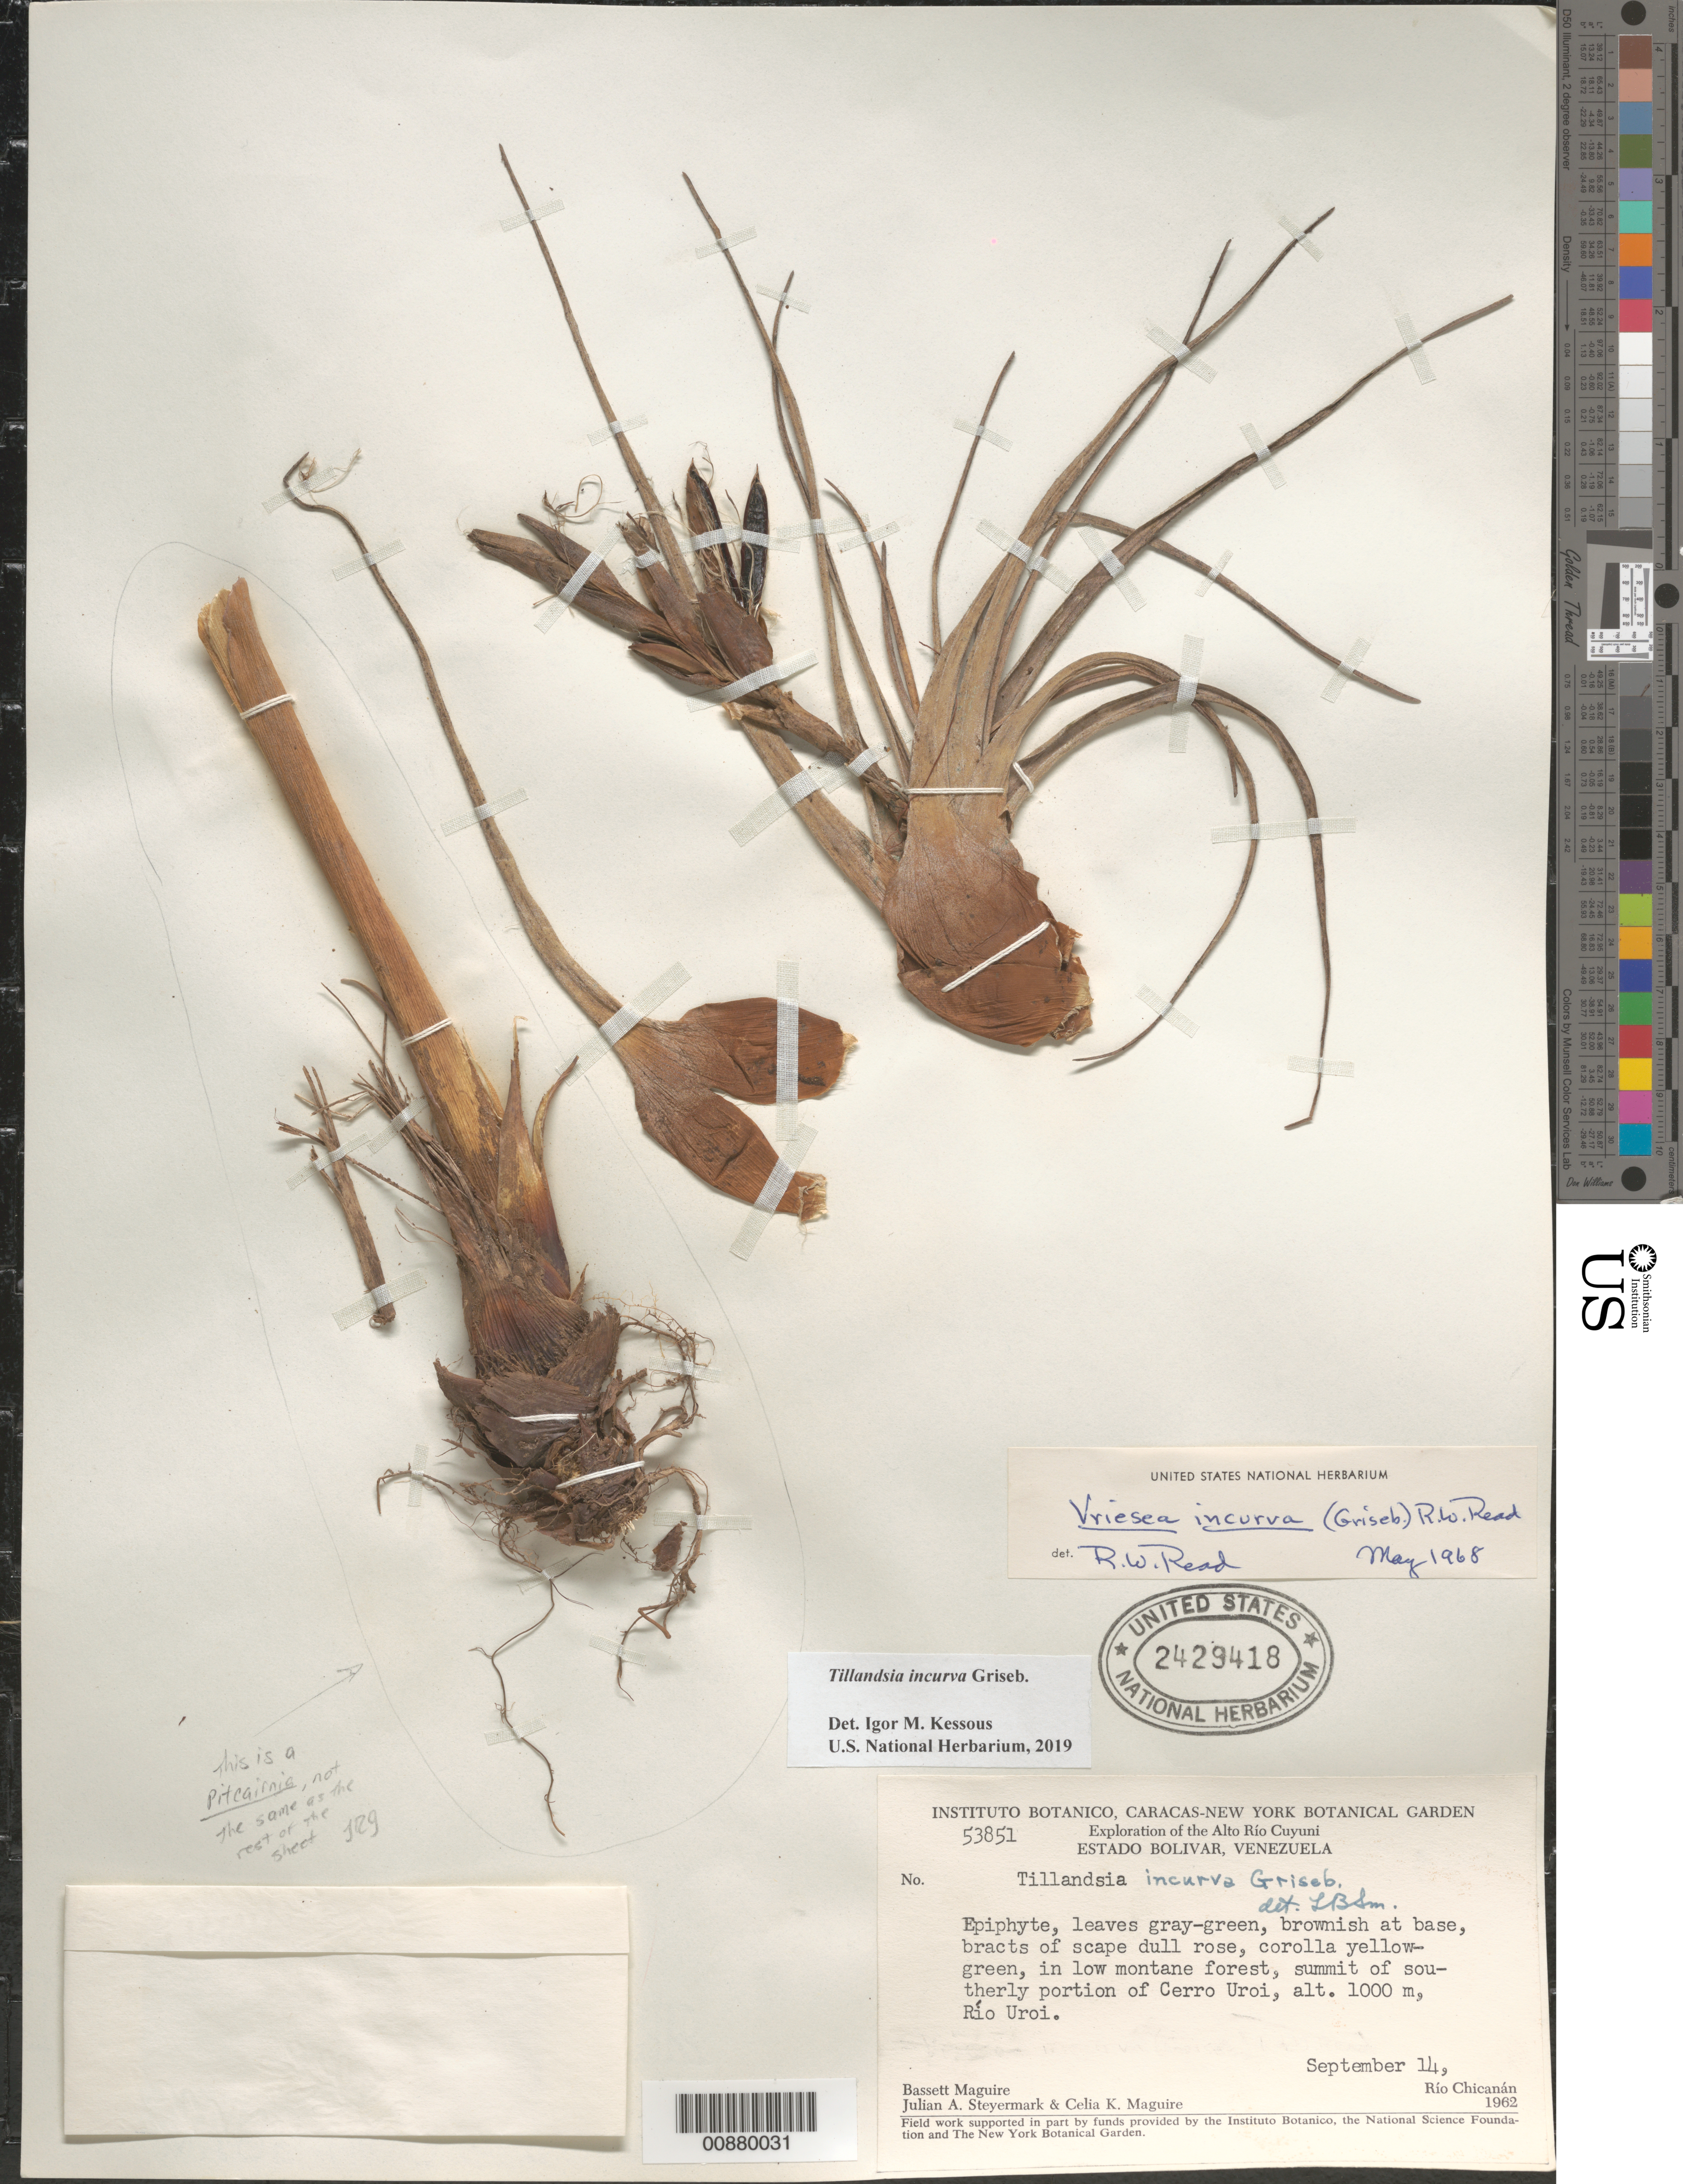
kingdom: Plantae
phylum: Tracheophyta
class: Liliopsida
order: Poales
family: Bromeliaceae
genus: Tillandsia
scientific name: Tillandsia incurva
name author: Griseb.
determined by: Kessous, Igor M.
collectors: B. Maguire, J. Steyermark & C. K. Maguire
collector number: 53851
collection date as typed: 14-Sep-62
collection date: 1962-09-14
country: Venezuela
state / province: Bolívar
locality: Alto Río Cuyuni, Cerro Uroi, summit of southerly portion; Río Uroi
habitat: Low montane forest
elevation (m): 1000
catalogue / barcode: US 2429418